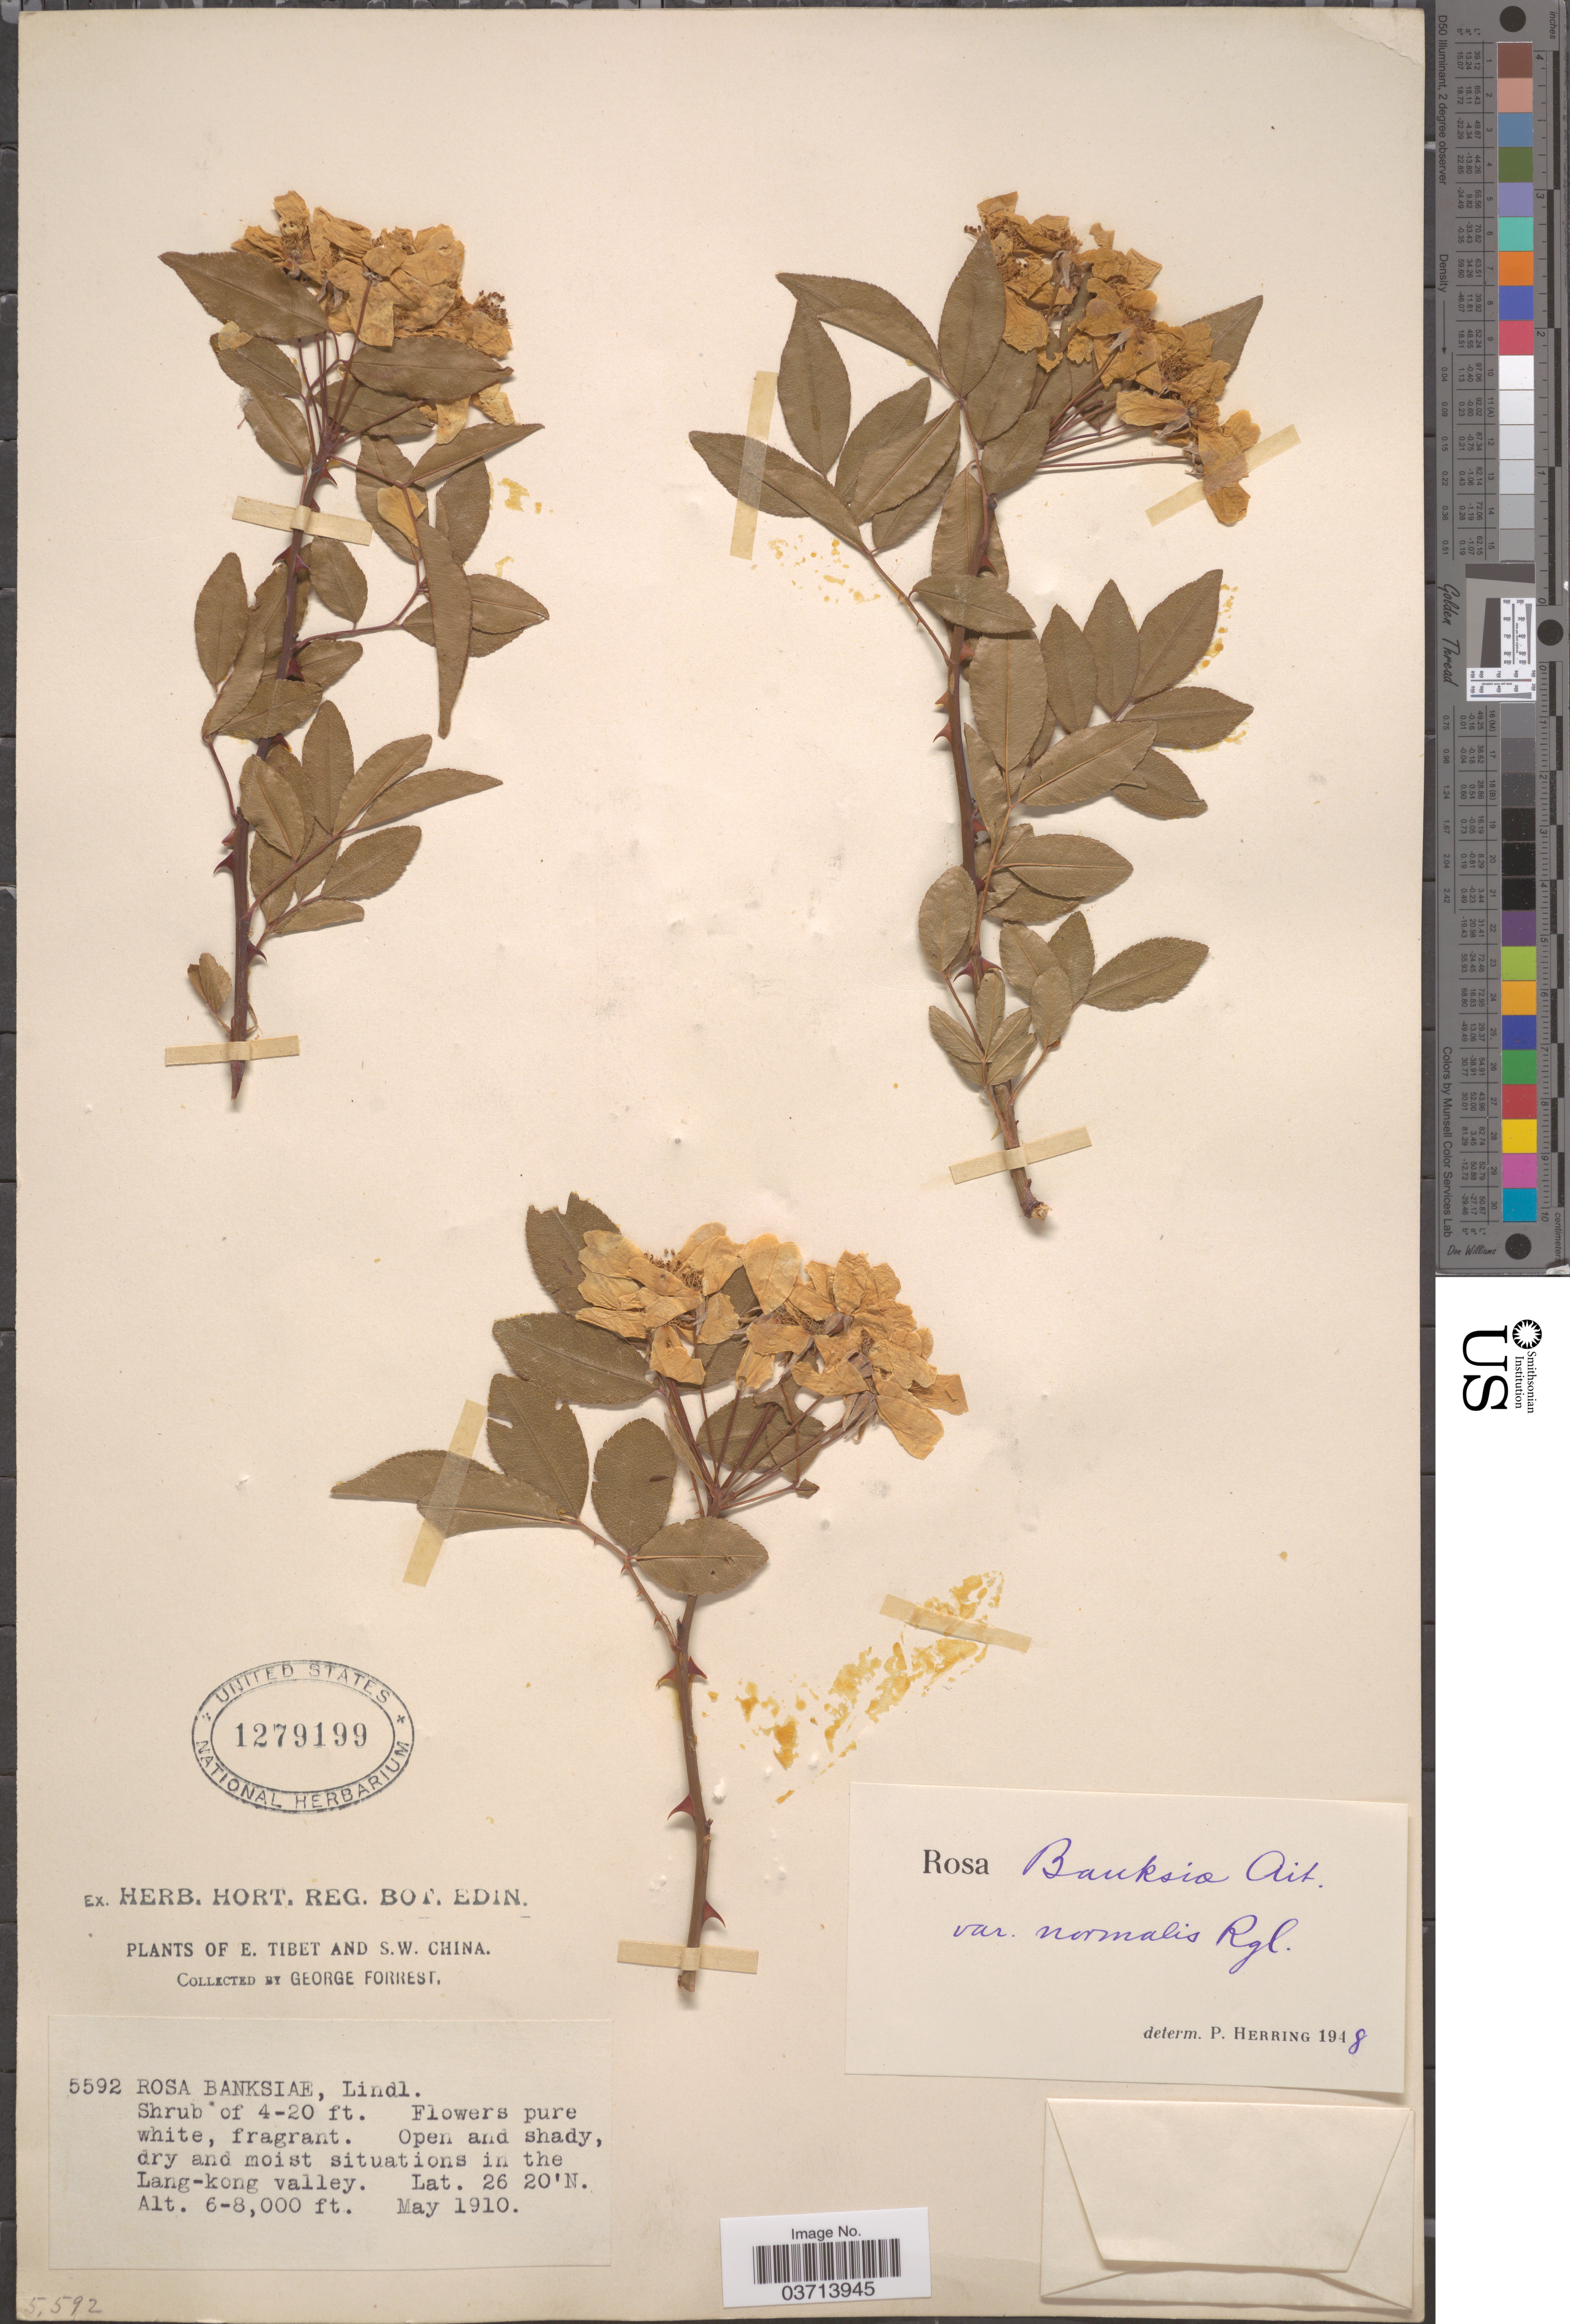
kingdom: Plantae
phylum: Tracheophyta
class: Magnoliopsida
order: Rosales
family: Rosaceae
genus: Rosa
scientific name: Rosa banksiae var. normalis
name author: Regel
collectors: G. Forrest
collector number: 5592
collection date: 1910-05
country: China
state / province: Xizang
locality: E. Tibet and S.W. China. In the Lang-kong valley.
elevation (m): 1829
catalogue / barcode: US 1279199